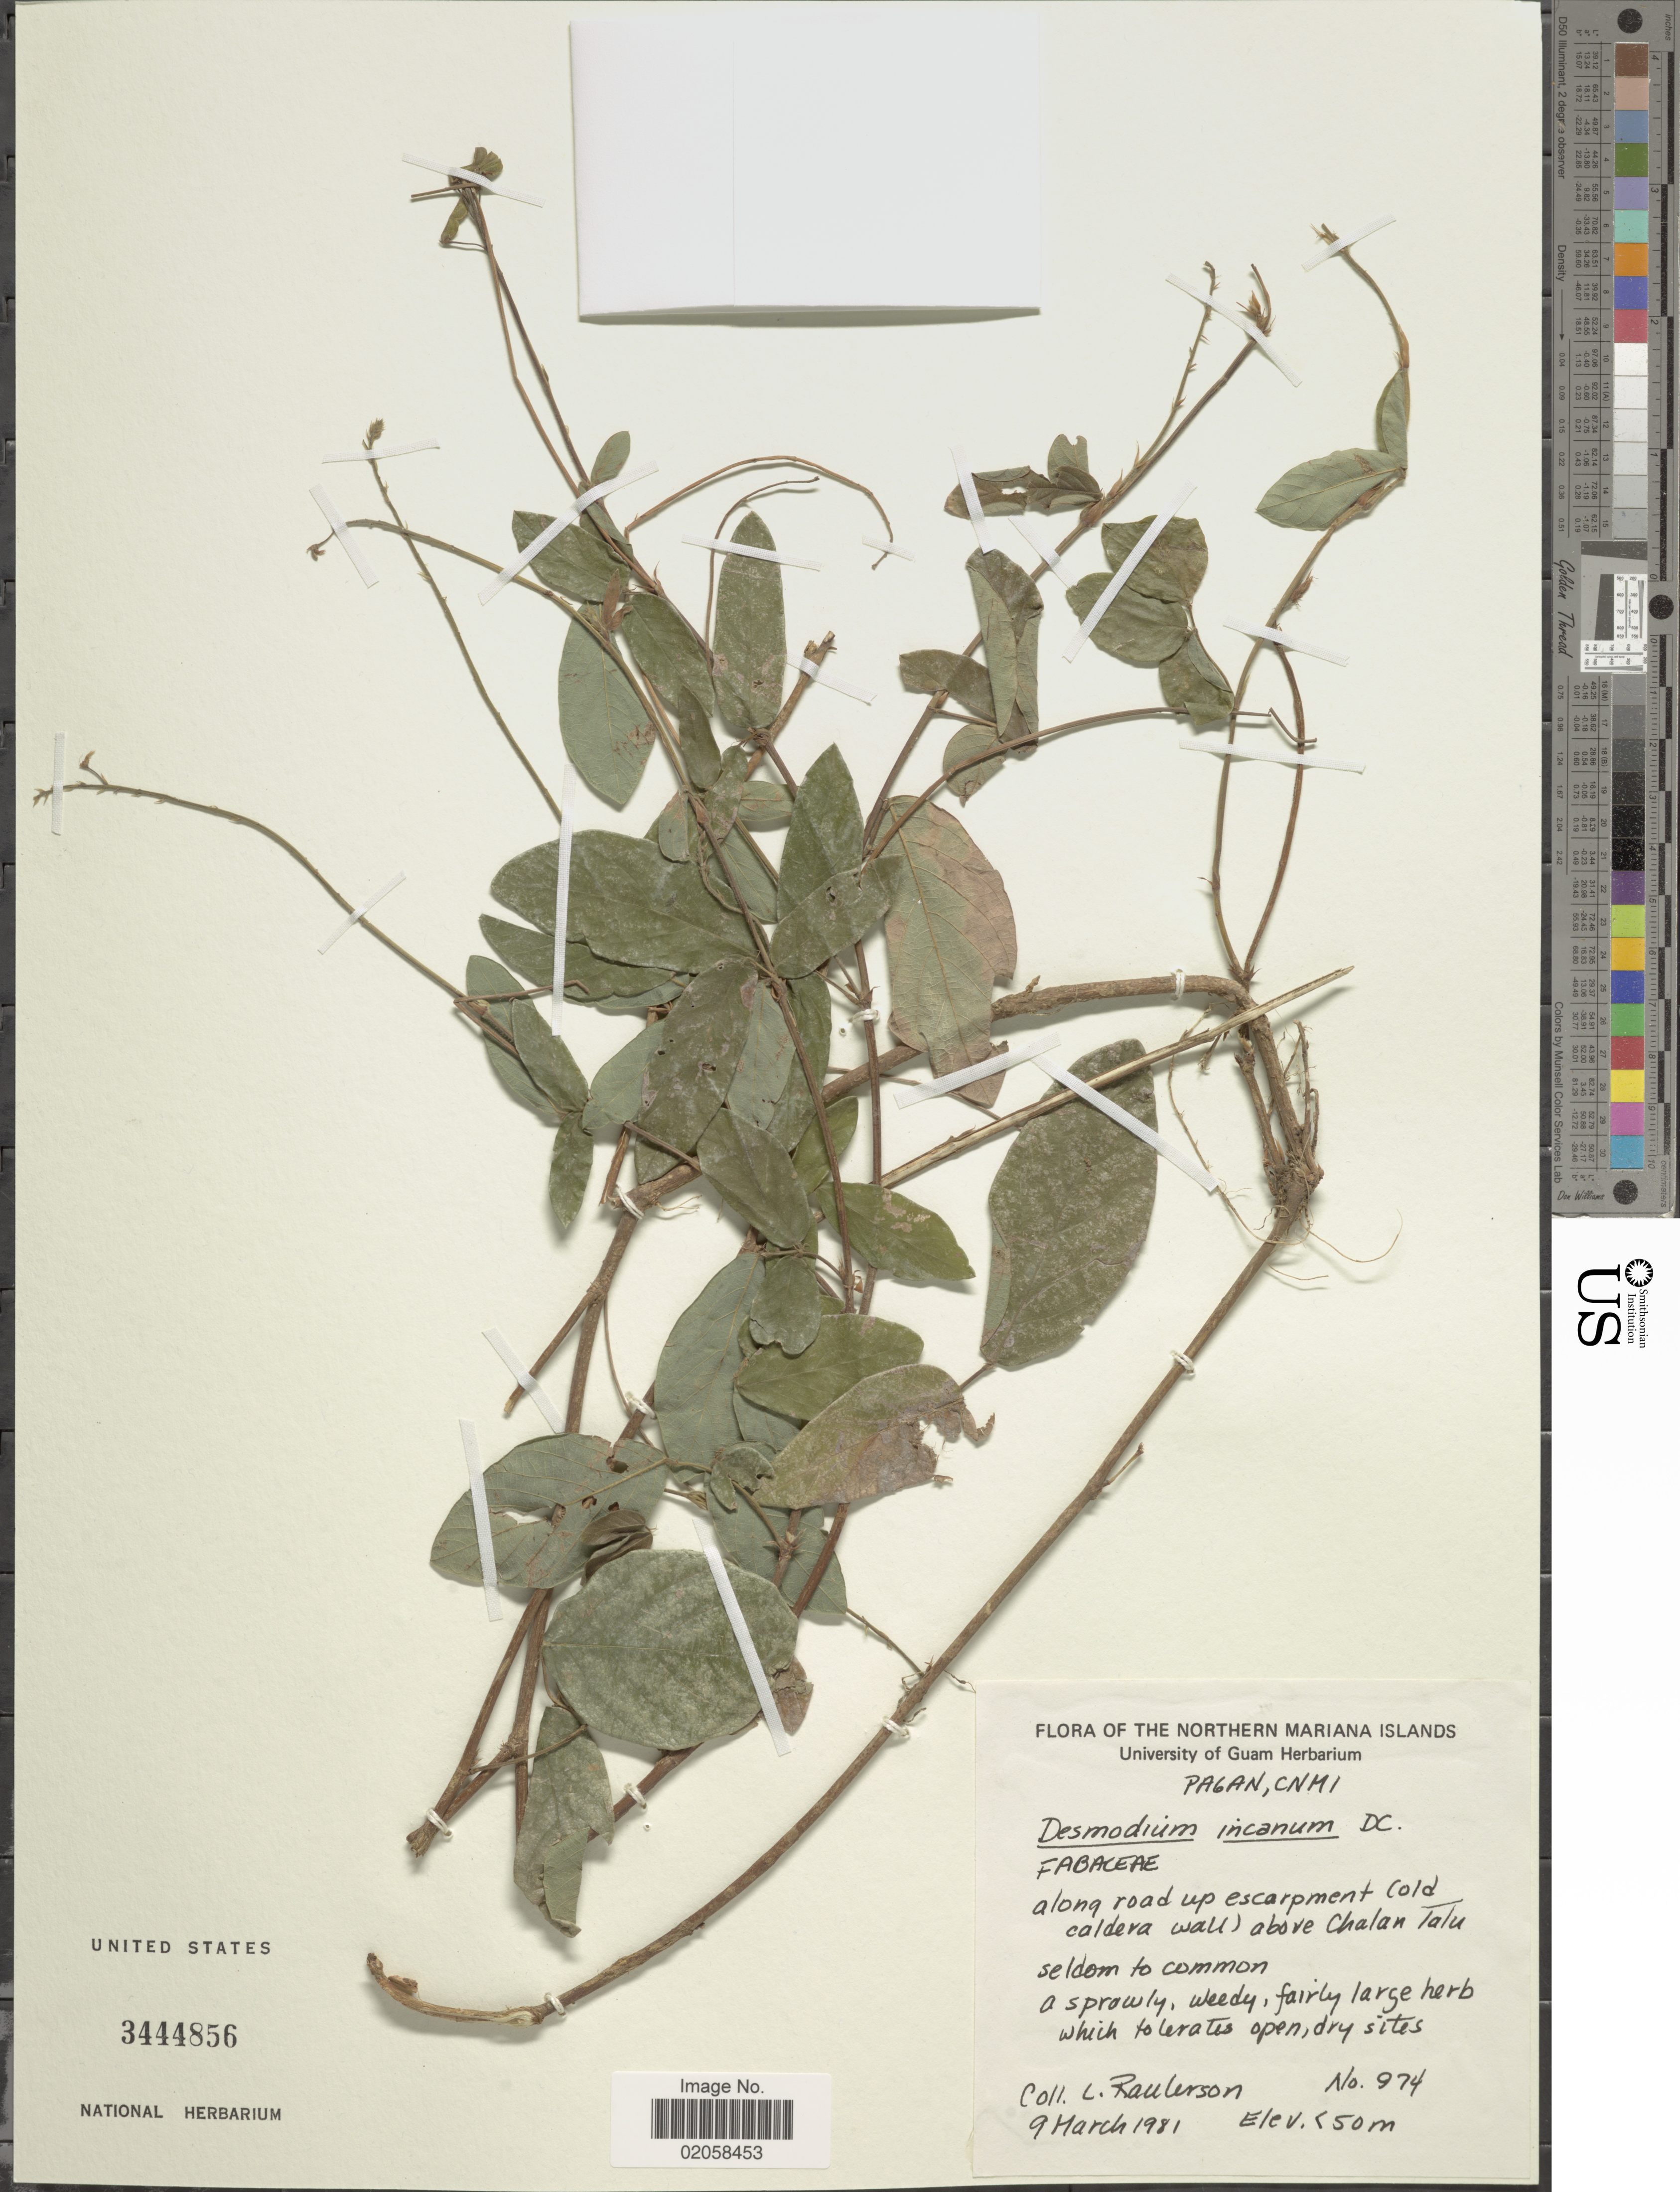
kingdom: Plantae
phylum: Tracheophyta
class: Magnoliopsida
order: Fabales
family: Fabaceae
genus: Desmodium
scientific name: Desmodium incanum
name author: (Sw.) DC.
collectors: L. Raulerson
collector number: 974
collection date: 1981-03-09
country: Northern Mariana Islands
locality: Anatahan, CNMI, along road escarpment (old caldera wall) above Chalan Talu, seldom to common.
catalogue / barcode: US 3444856